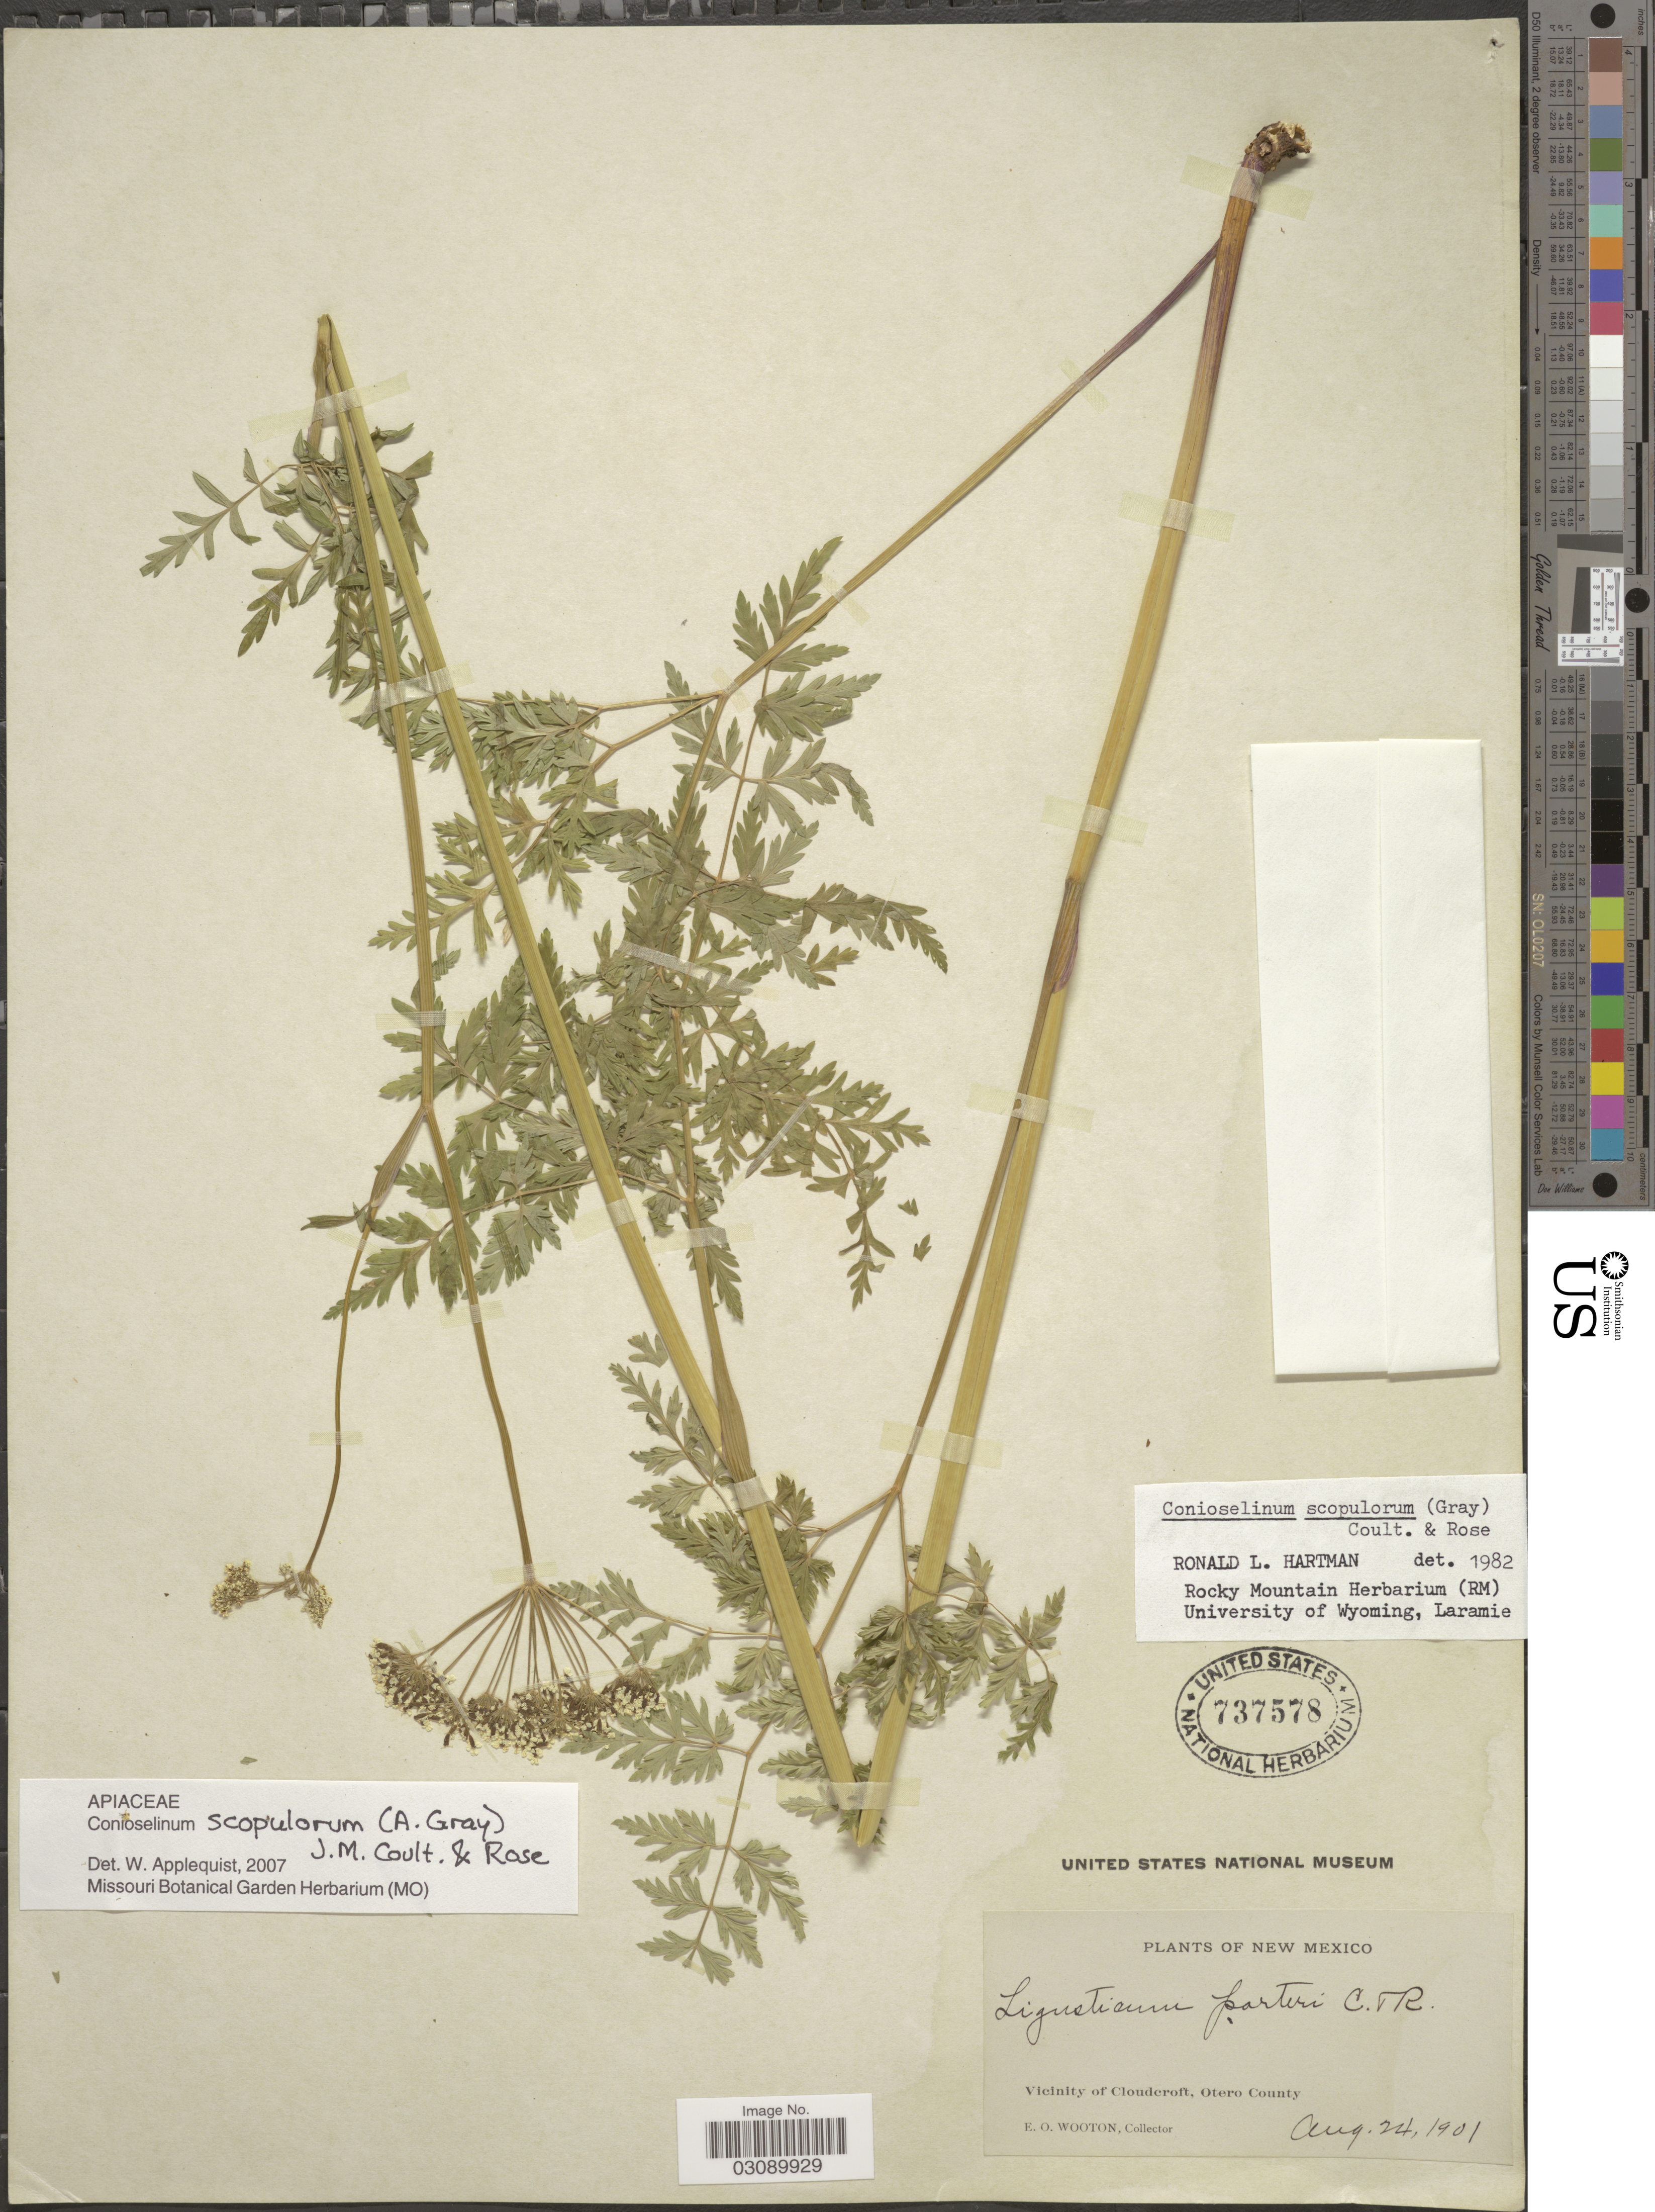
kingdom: Plantae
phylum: Tracheophyta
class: Magnoliopsida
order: Apiales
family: Apiaceae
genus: Conioselinum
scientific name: Conioselinum scopulorum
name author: (A. Gray) J.M. Coult. & Rose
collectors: E. O. Wooton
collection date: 1901-08-24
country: United States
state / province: New Mexico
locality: Vicinity of Cloudcroft, Otero County.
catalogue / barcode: US 737578